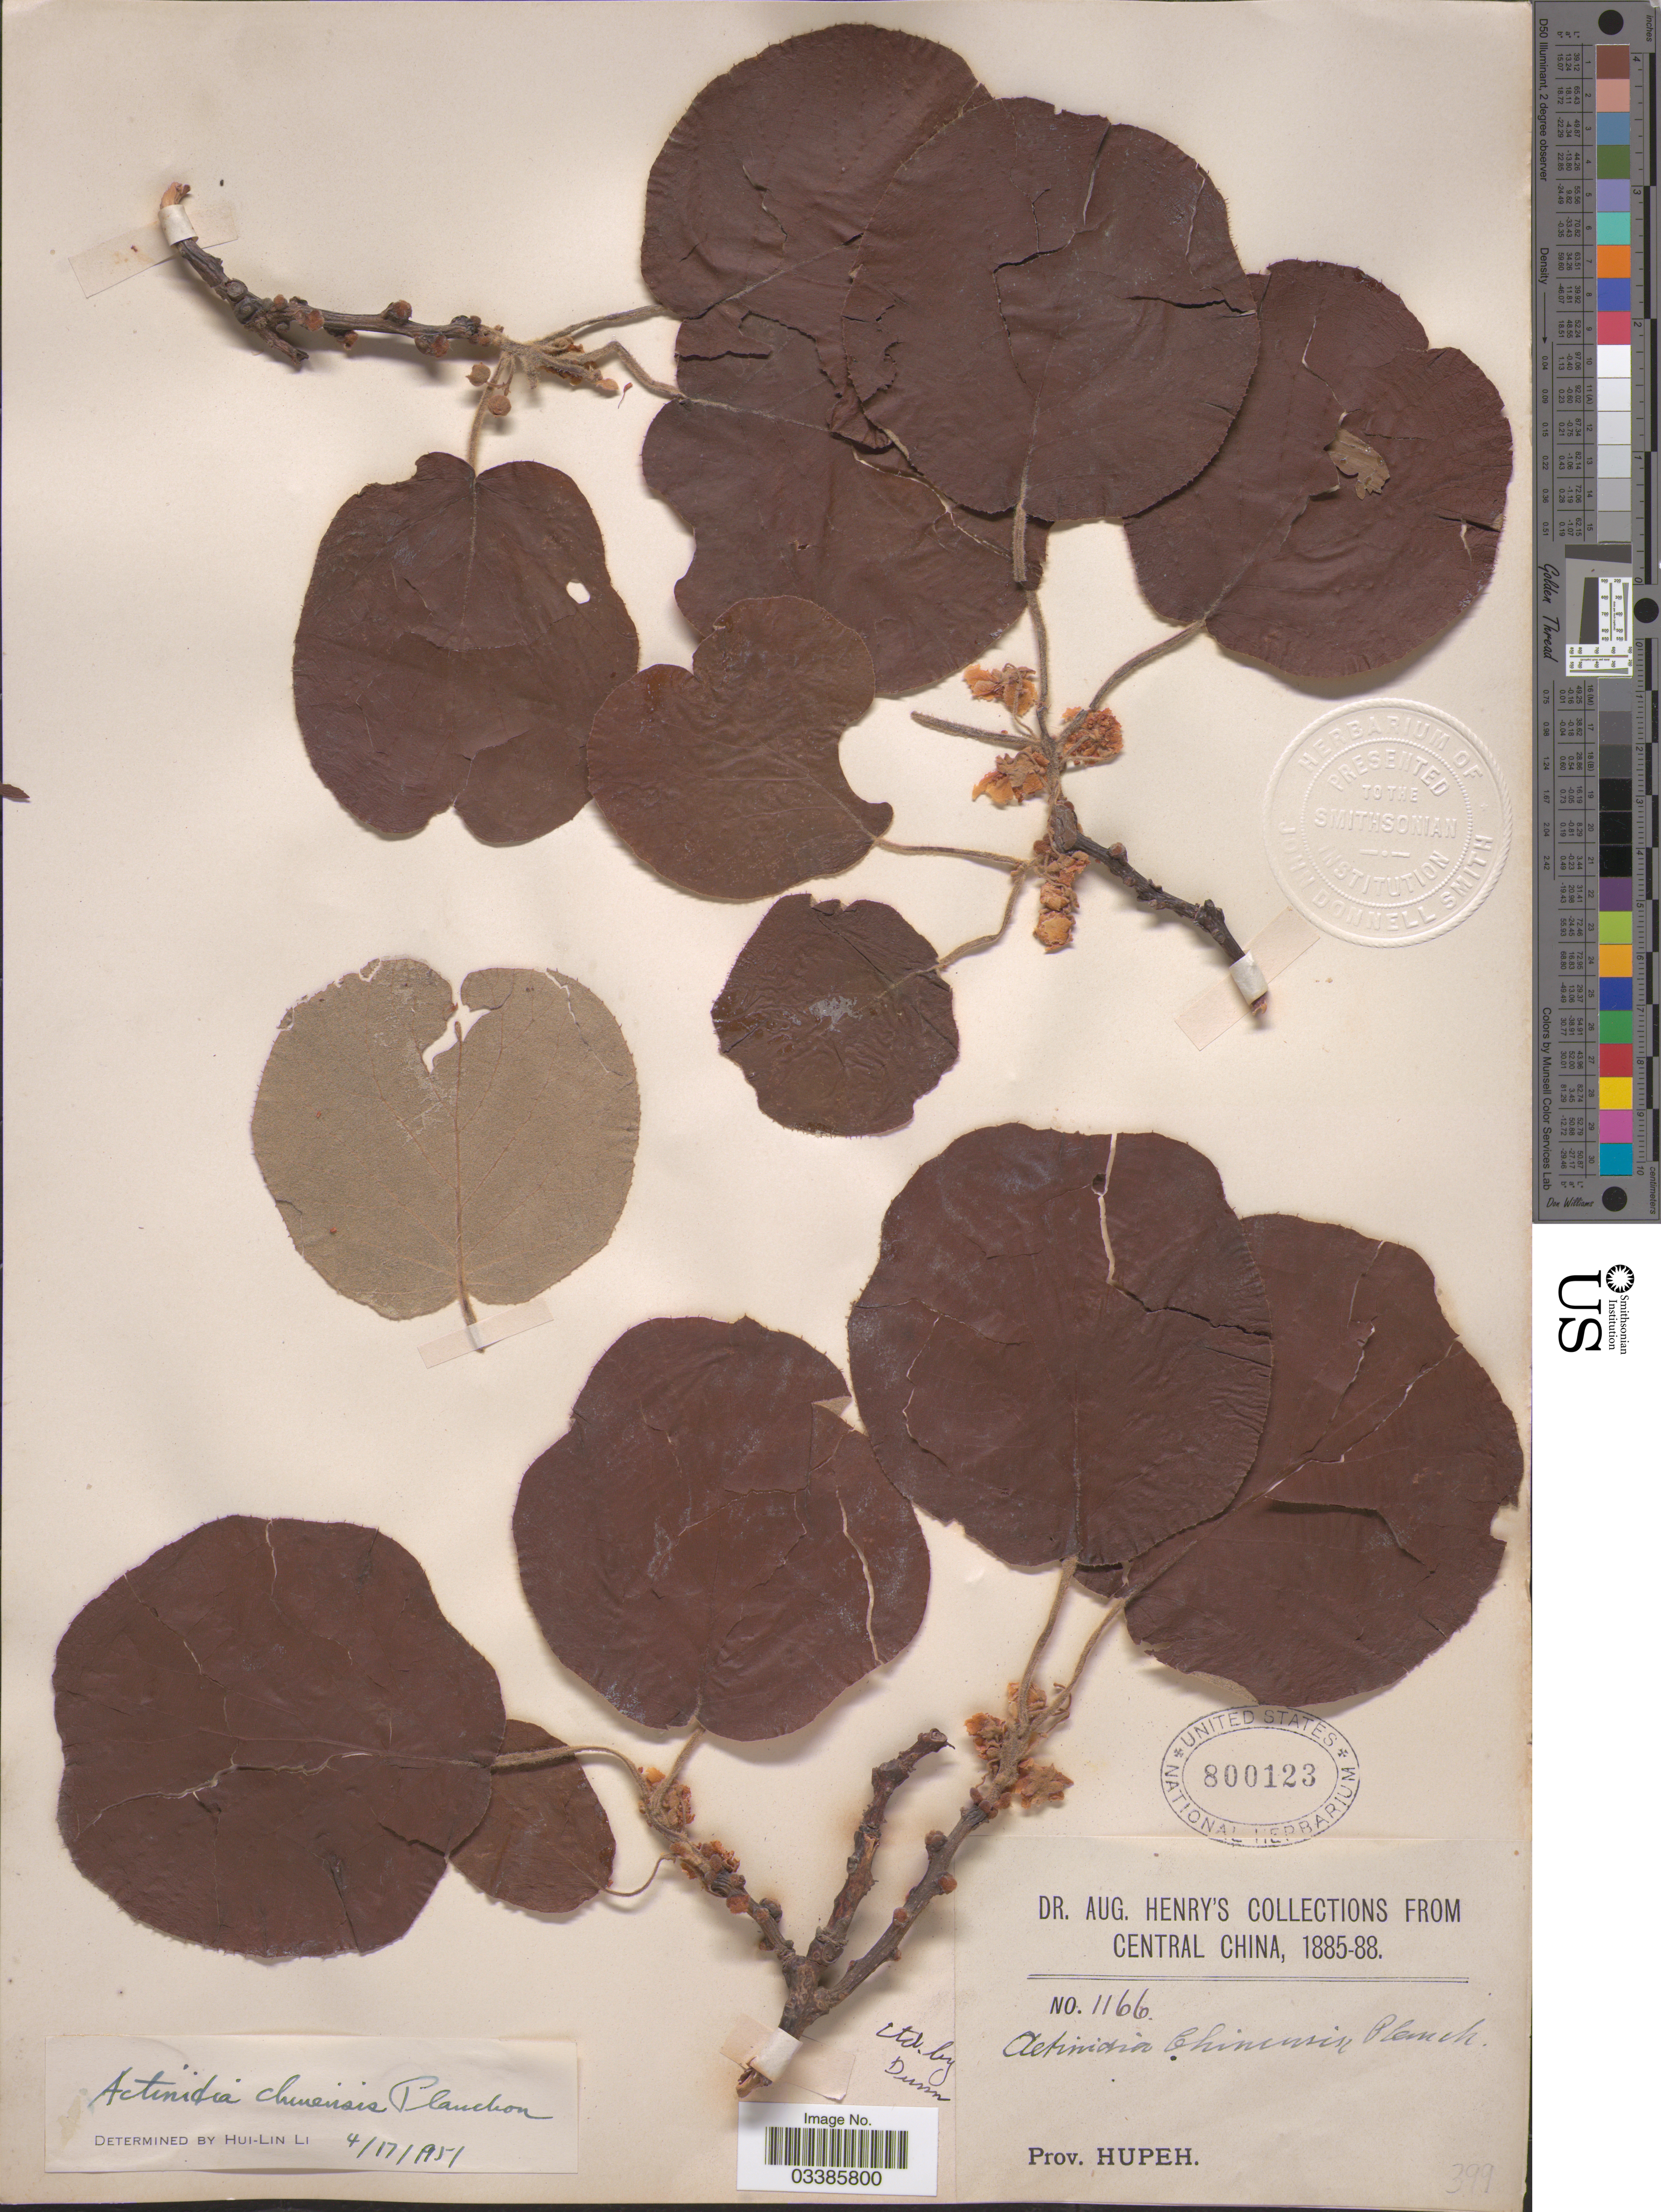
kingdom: Plantae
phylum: Tracheophyta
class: Magnoliopsida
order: Ericales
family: Actinidiaceae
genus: Actinidia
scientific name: Actinidia chinensis var. chinensis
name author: Planch.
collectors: A. Henry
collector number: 1166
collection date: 1885/1888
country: China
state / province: Hubei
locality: Central China. Prov. Hupeh.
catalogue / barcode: US 800123